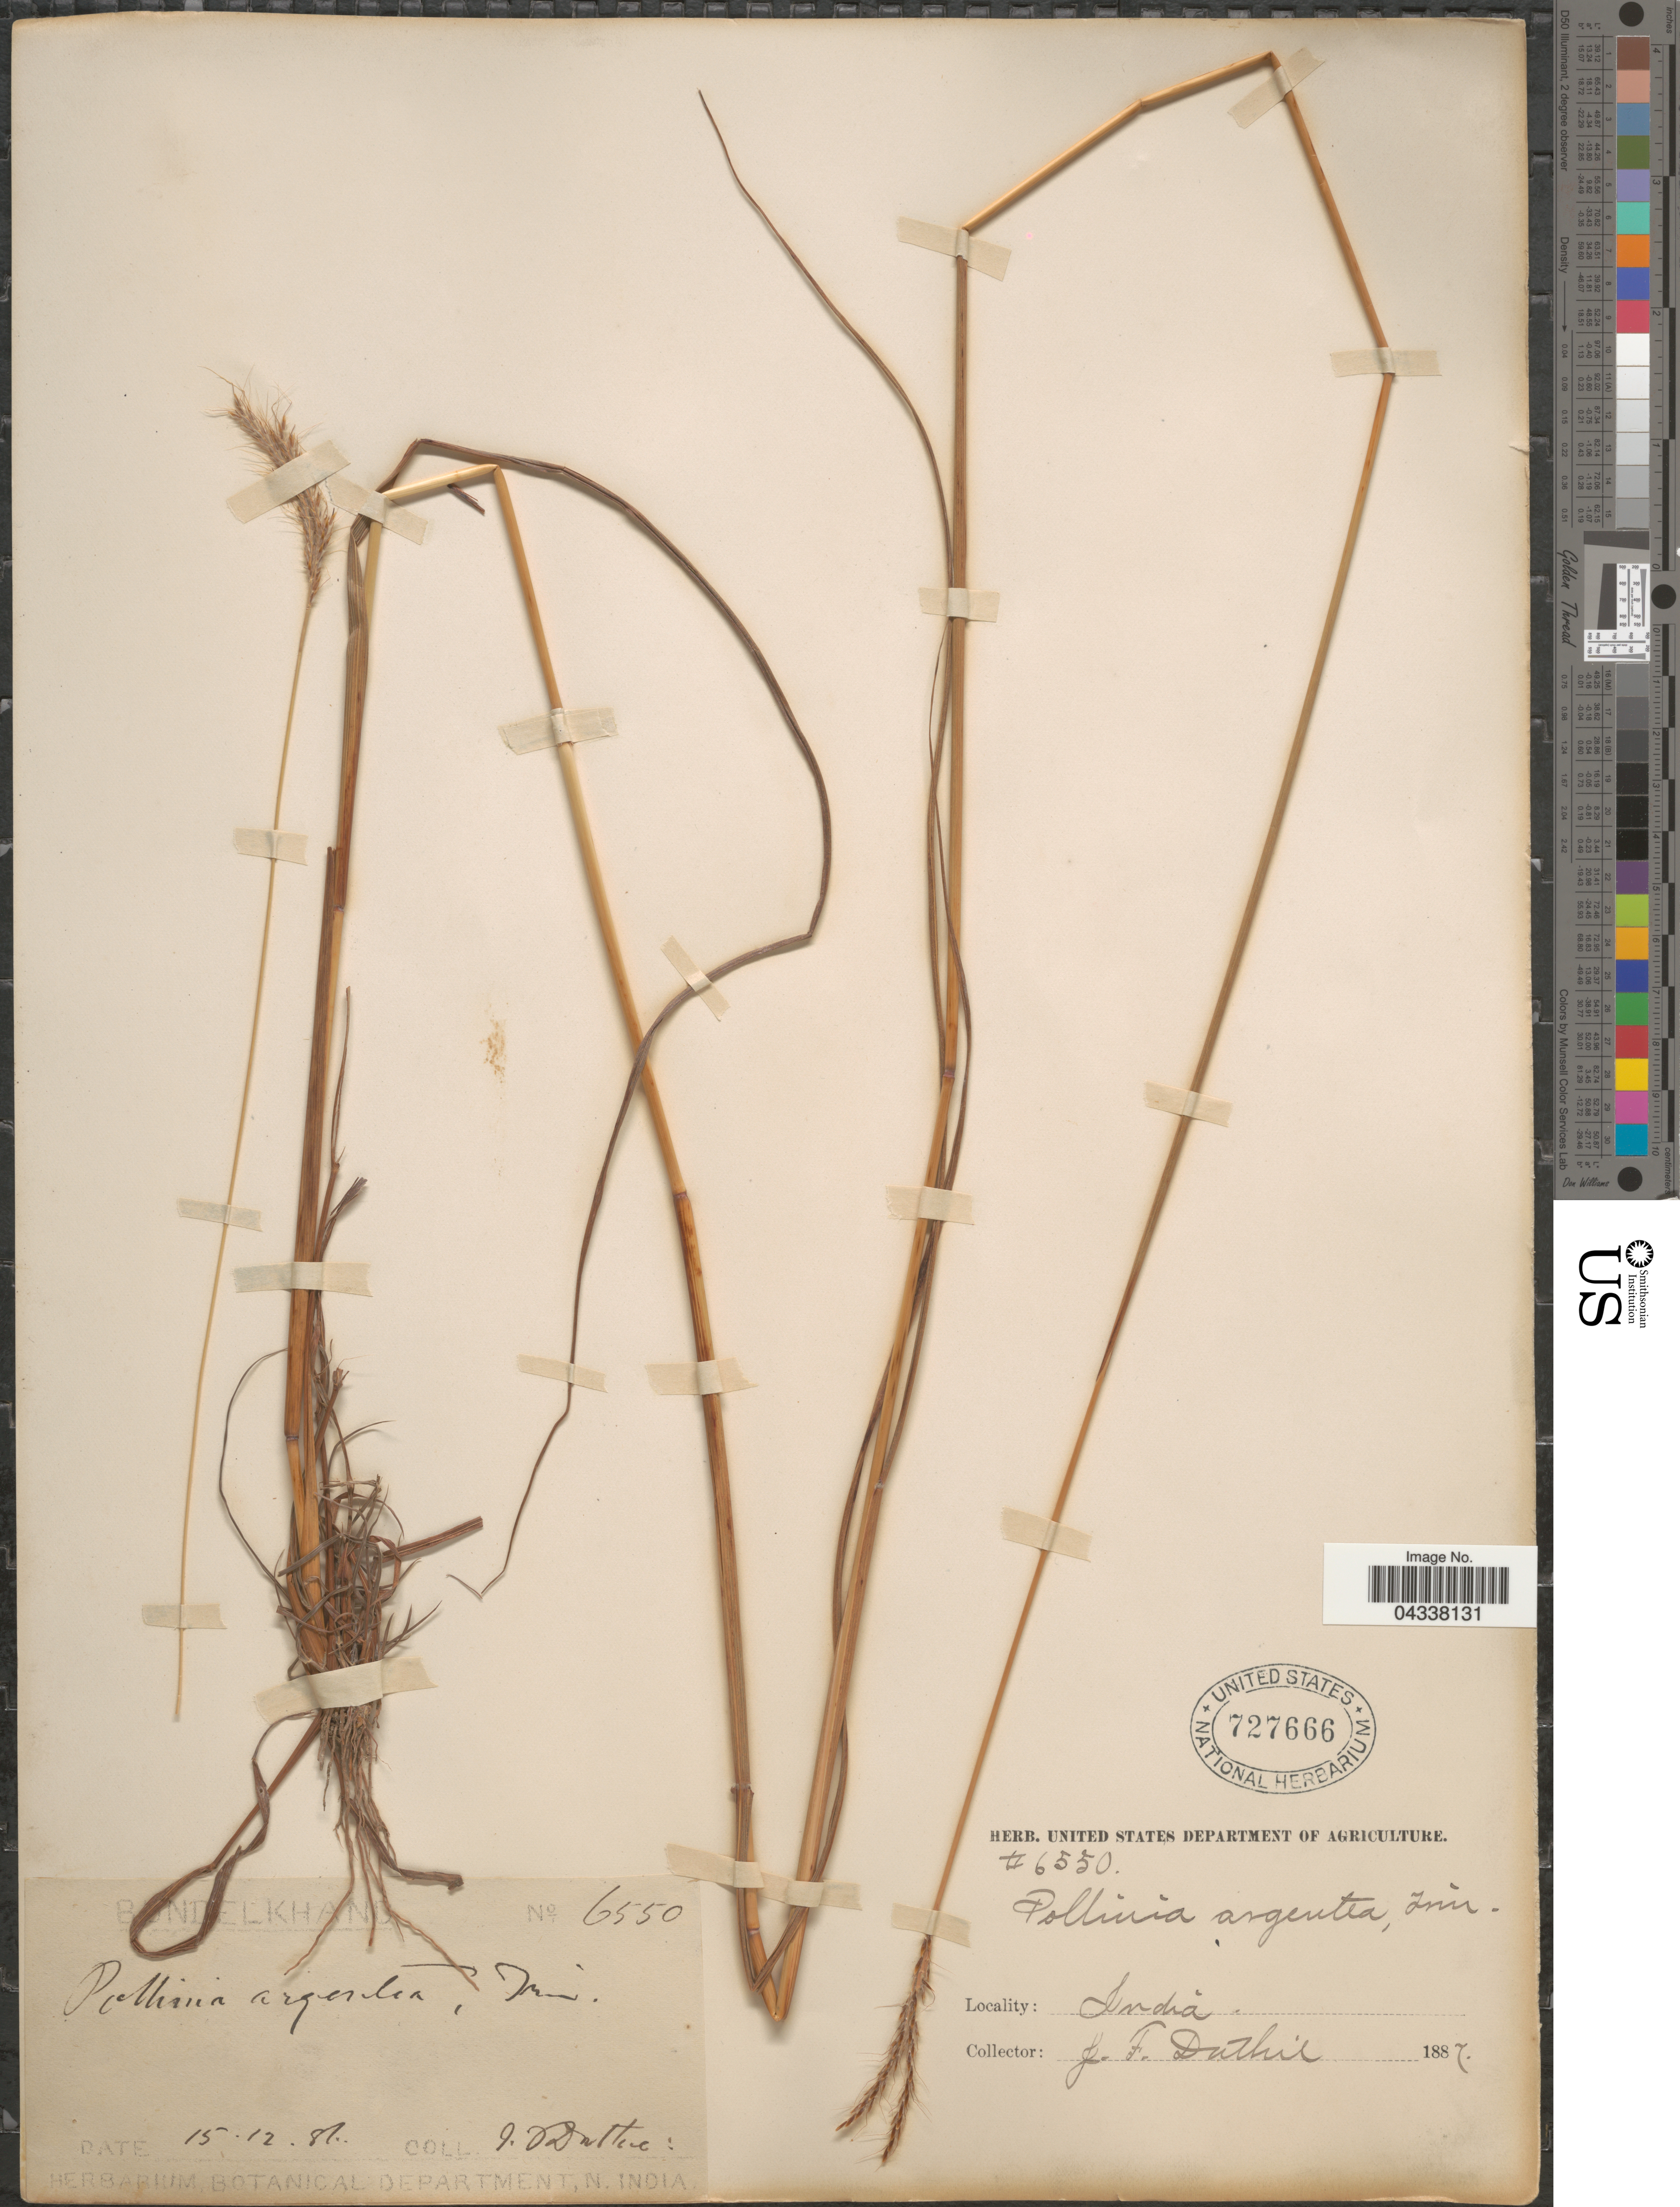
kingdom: Plantae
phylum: Tracheophyta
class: Liliopsida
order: Poales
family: Poaceae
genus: Pseudopogonatherum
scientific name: Pseudopogonatherum trispicatum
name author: (Schult.) Ohwi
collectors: J. F. Duthie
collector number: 6550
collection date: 1887-12-15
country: India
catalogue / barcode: US 727666